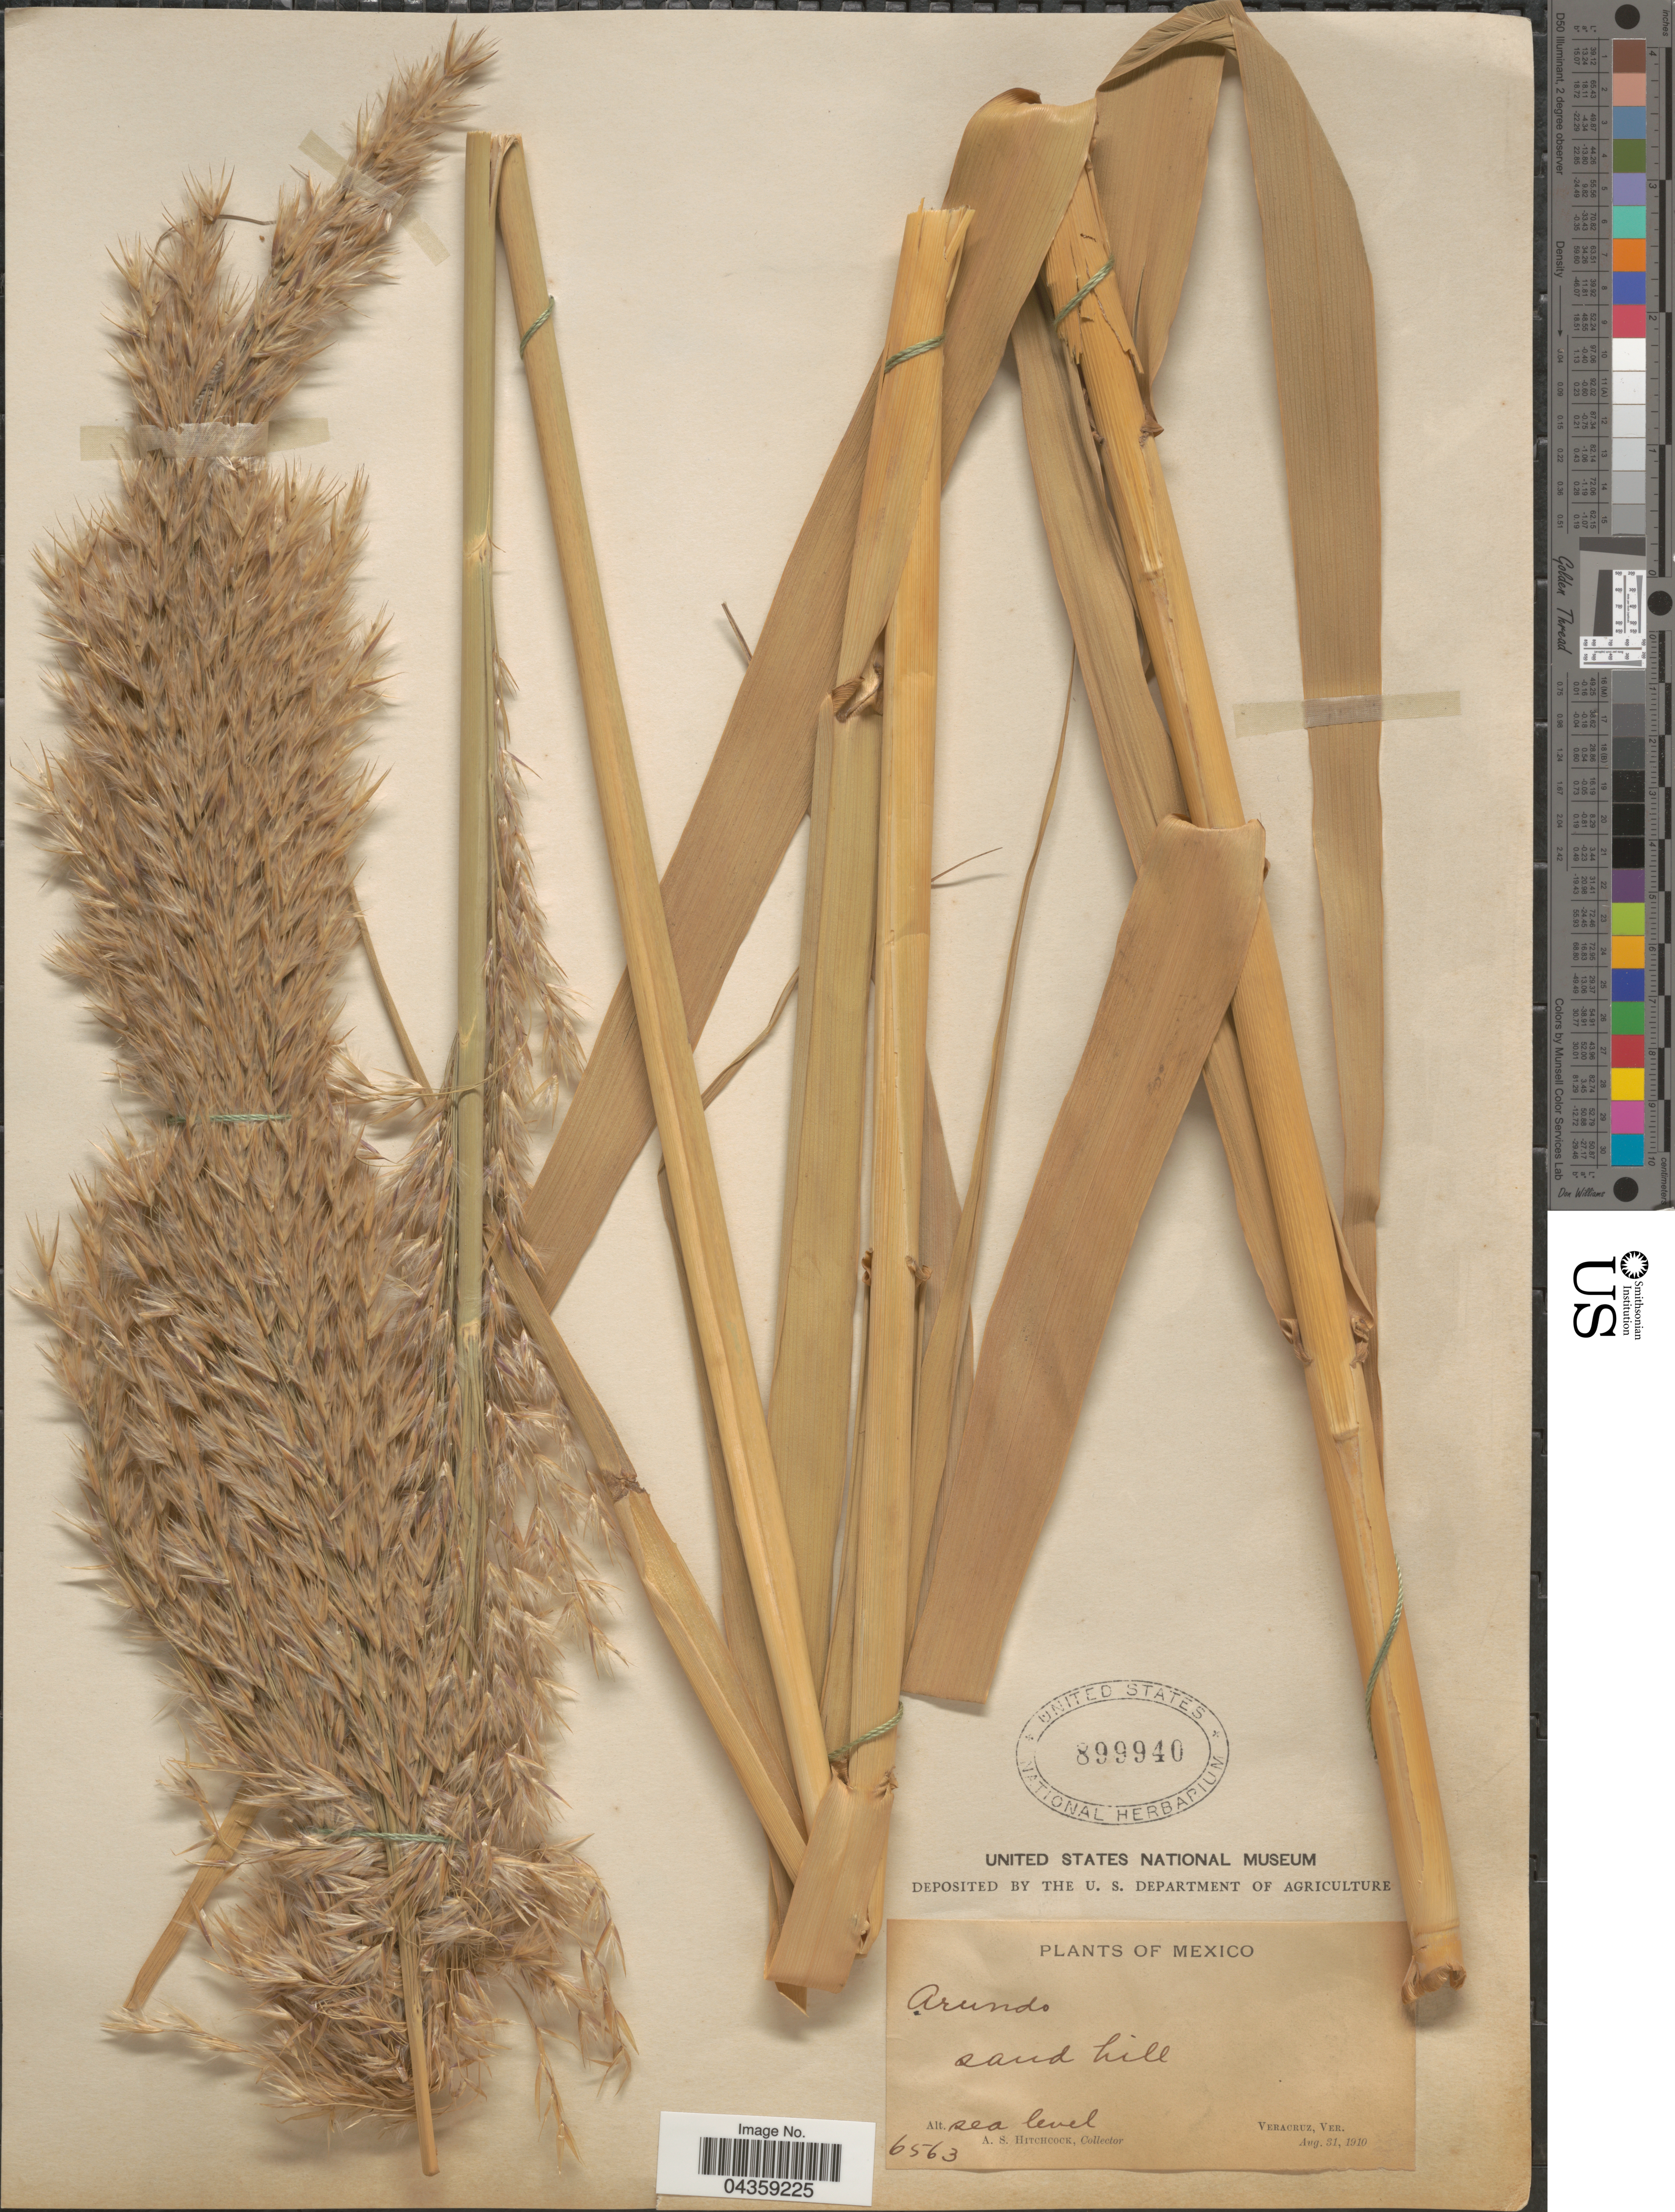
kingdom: Plantae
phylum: Tracheophyta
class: Liliopsida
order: Poales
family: Poaceae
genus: Arundo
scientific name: Arundo donax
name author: L.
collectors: A. S. Hitchcock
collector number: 6563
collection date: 1910-08-31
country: Mexico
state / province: Veracruz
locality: Veracruz.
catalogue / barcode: US 899940